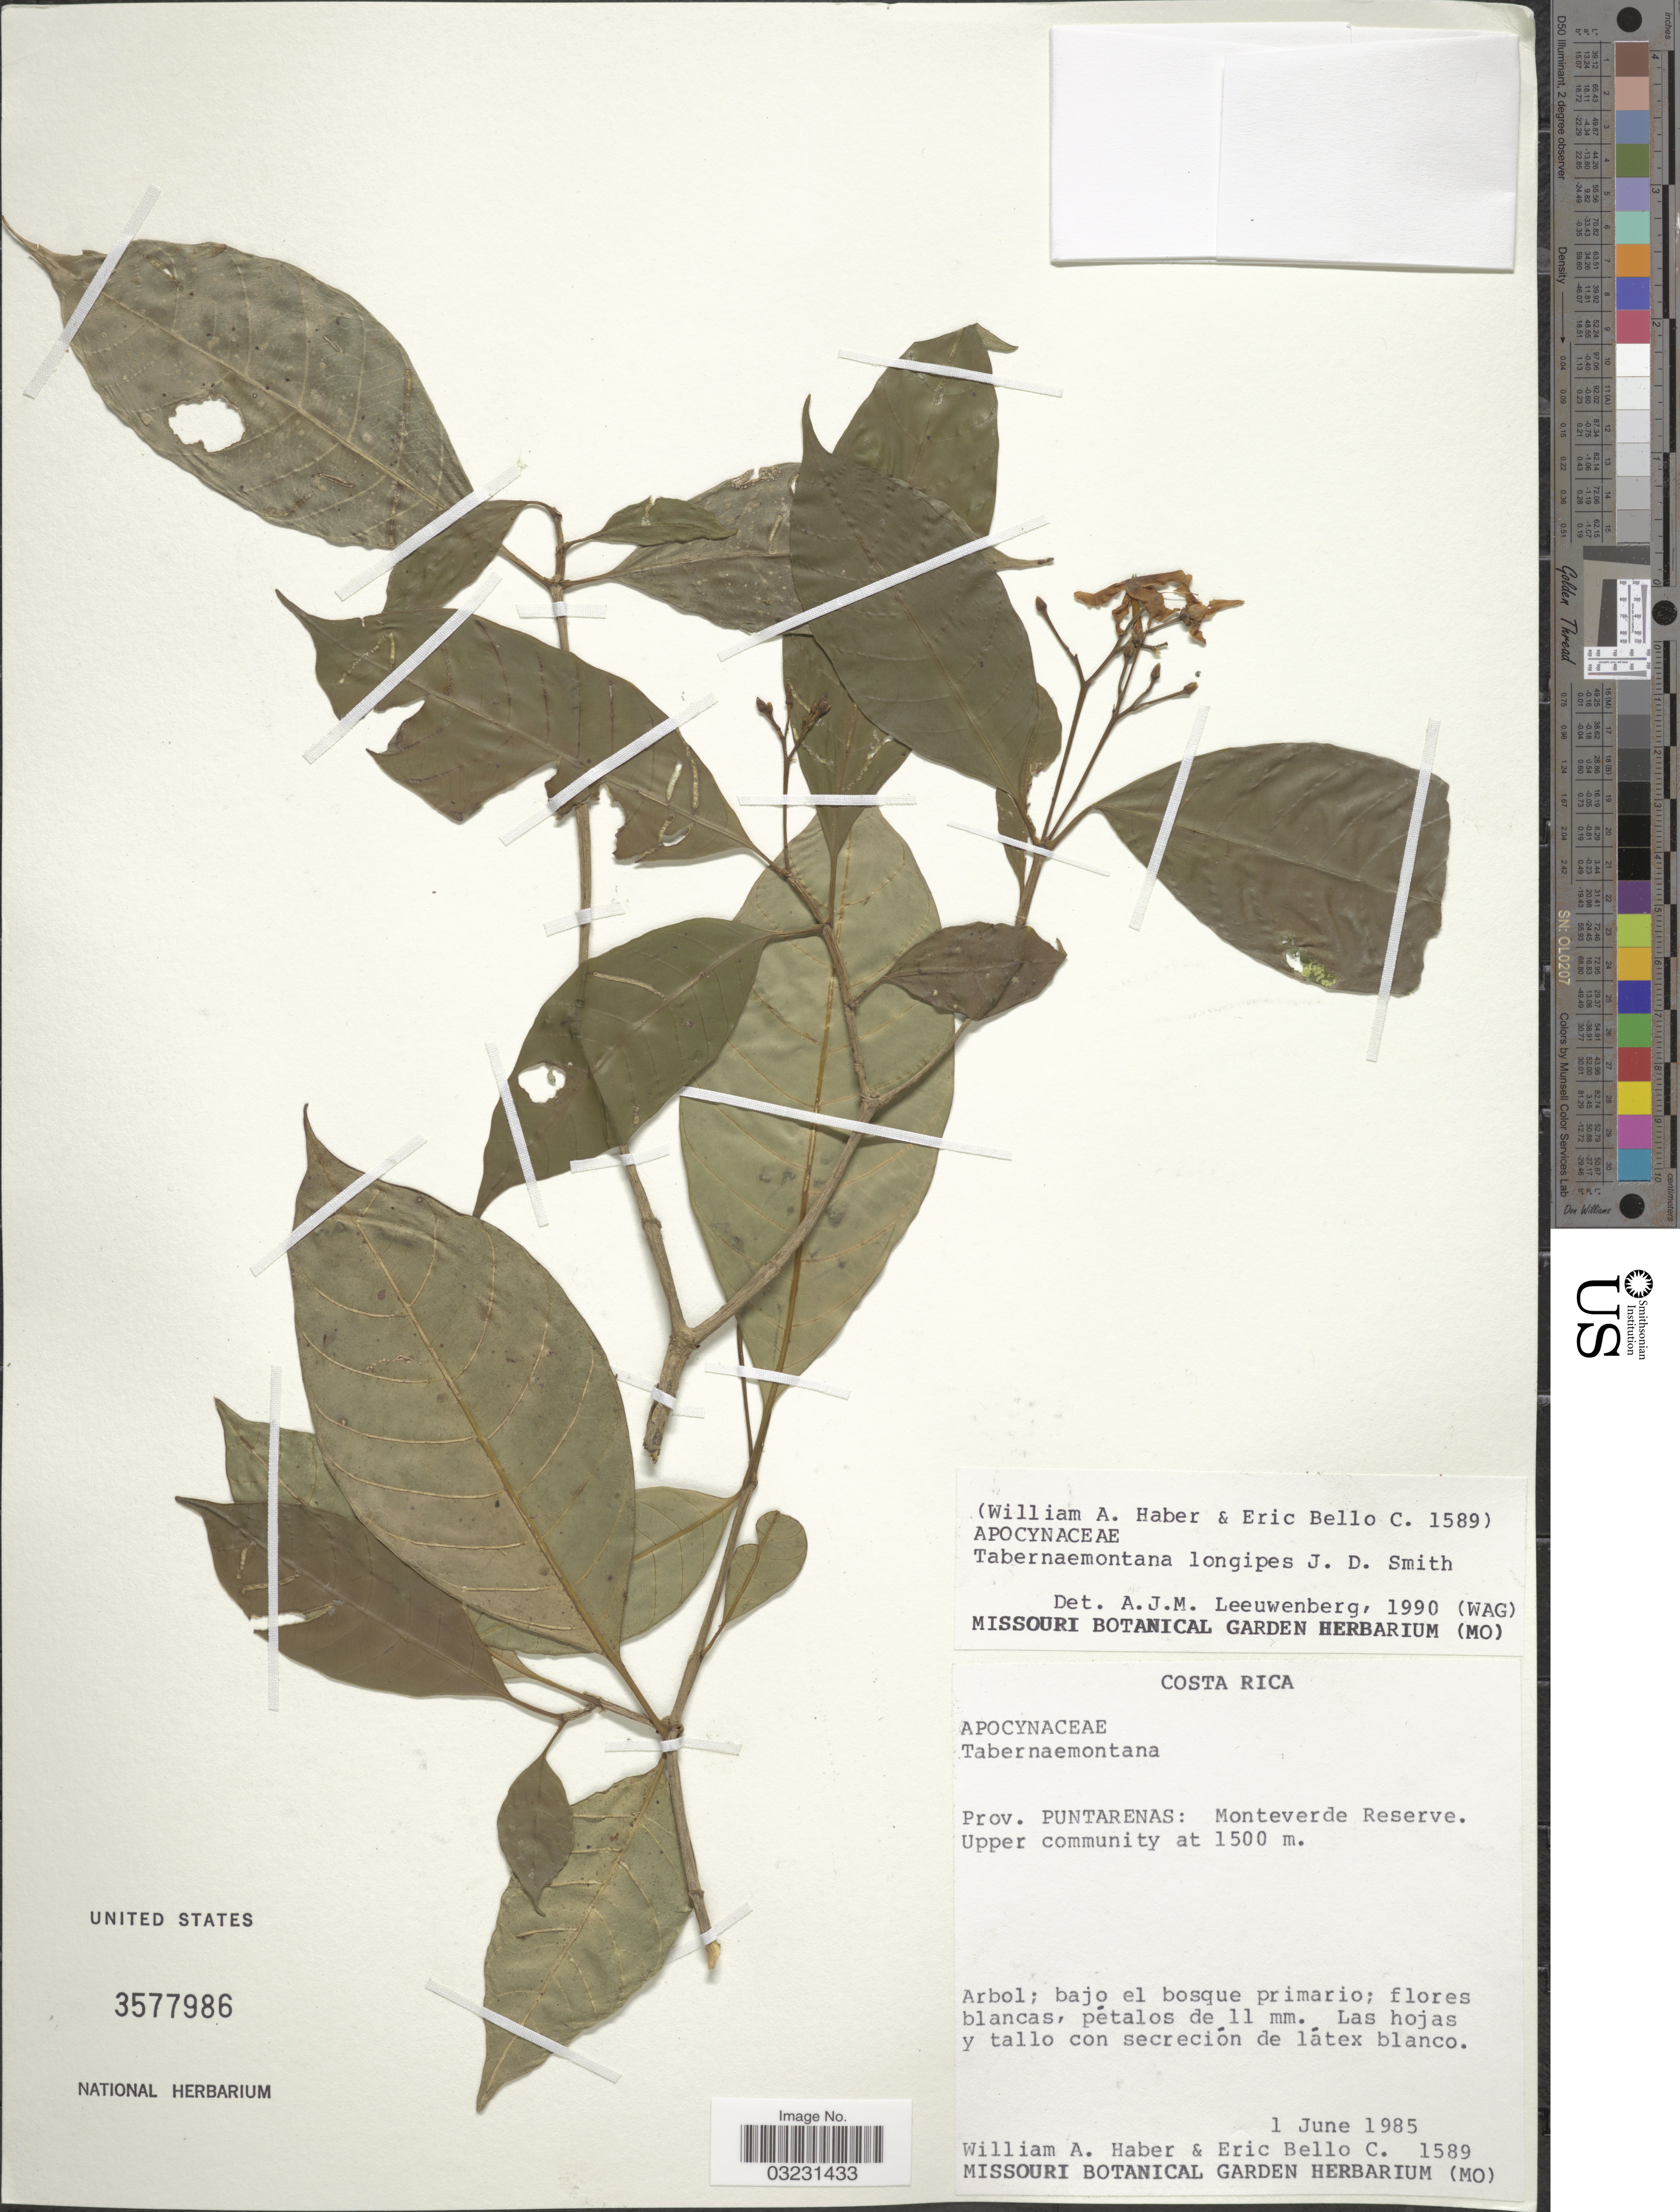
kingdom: Plantae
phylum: Tracheophyta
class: Magnoliopsida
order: Gentianales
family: Apocynaceae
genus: Tabernaemontana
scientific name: Tabernaemontana longipes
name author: Donn. Sm.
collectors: W. A. Haber & E. Bello C.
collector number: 1589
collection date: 1985-06-01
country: Costa Rica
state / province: Puntarenas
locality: Monteverde Reserve. Upper community.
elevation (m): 1500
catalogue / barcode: US 3577986